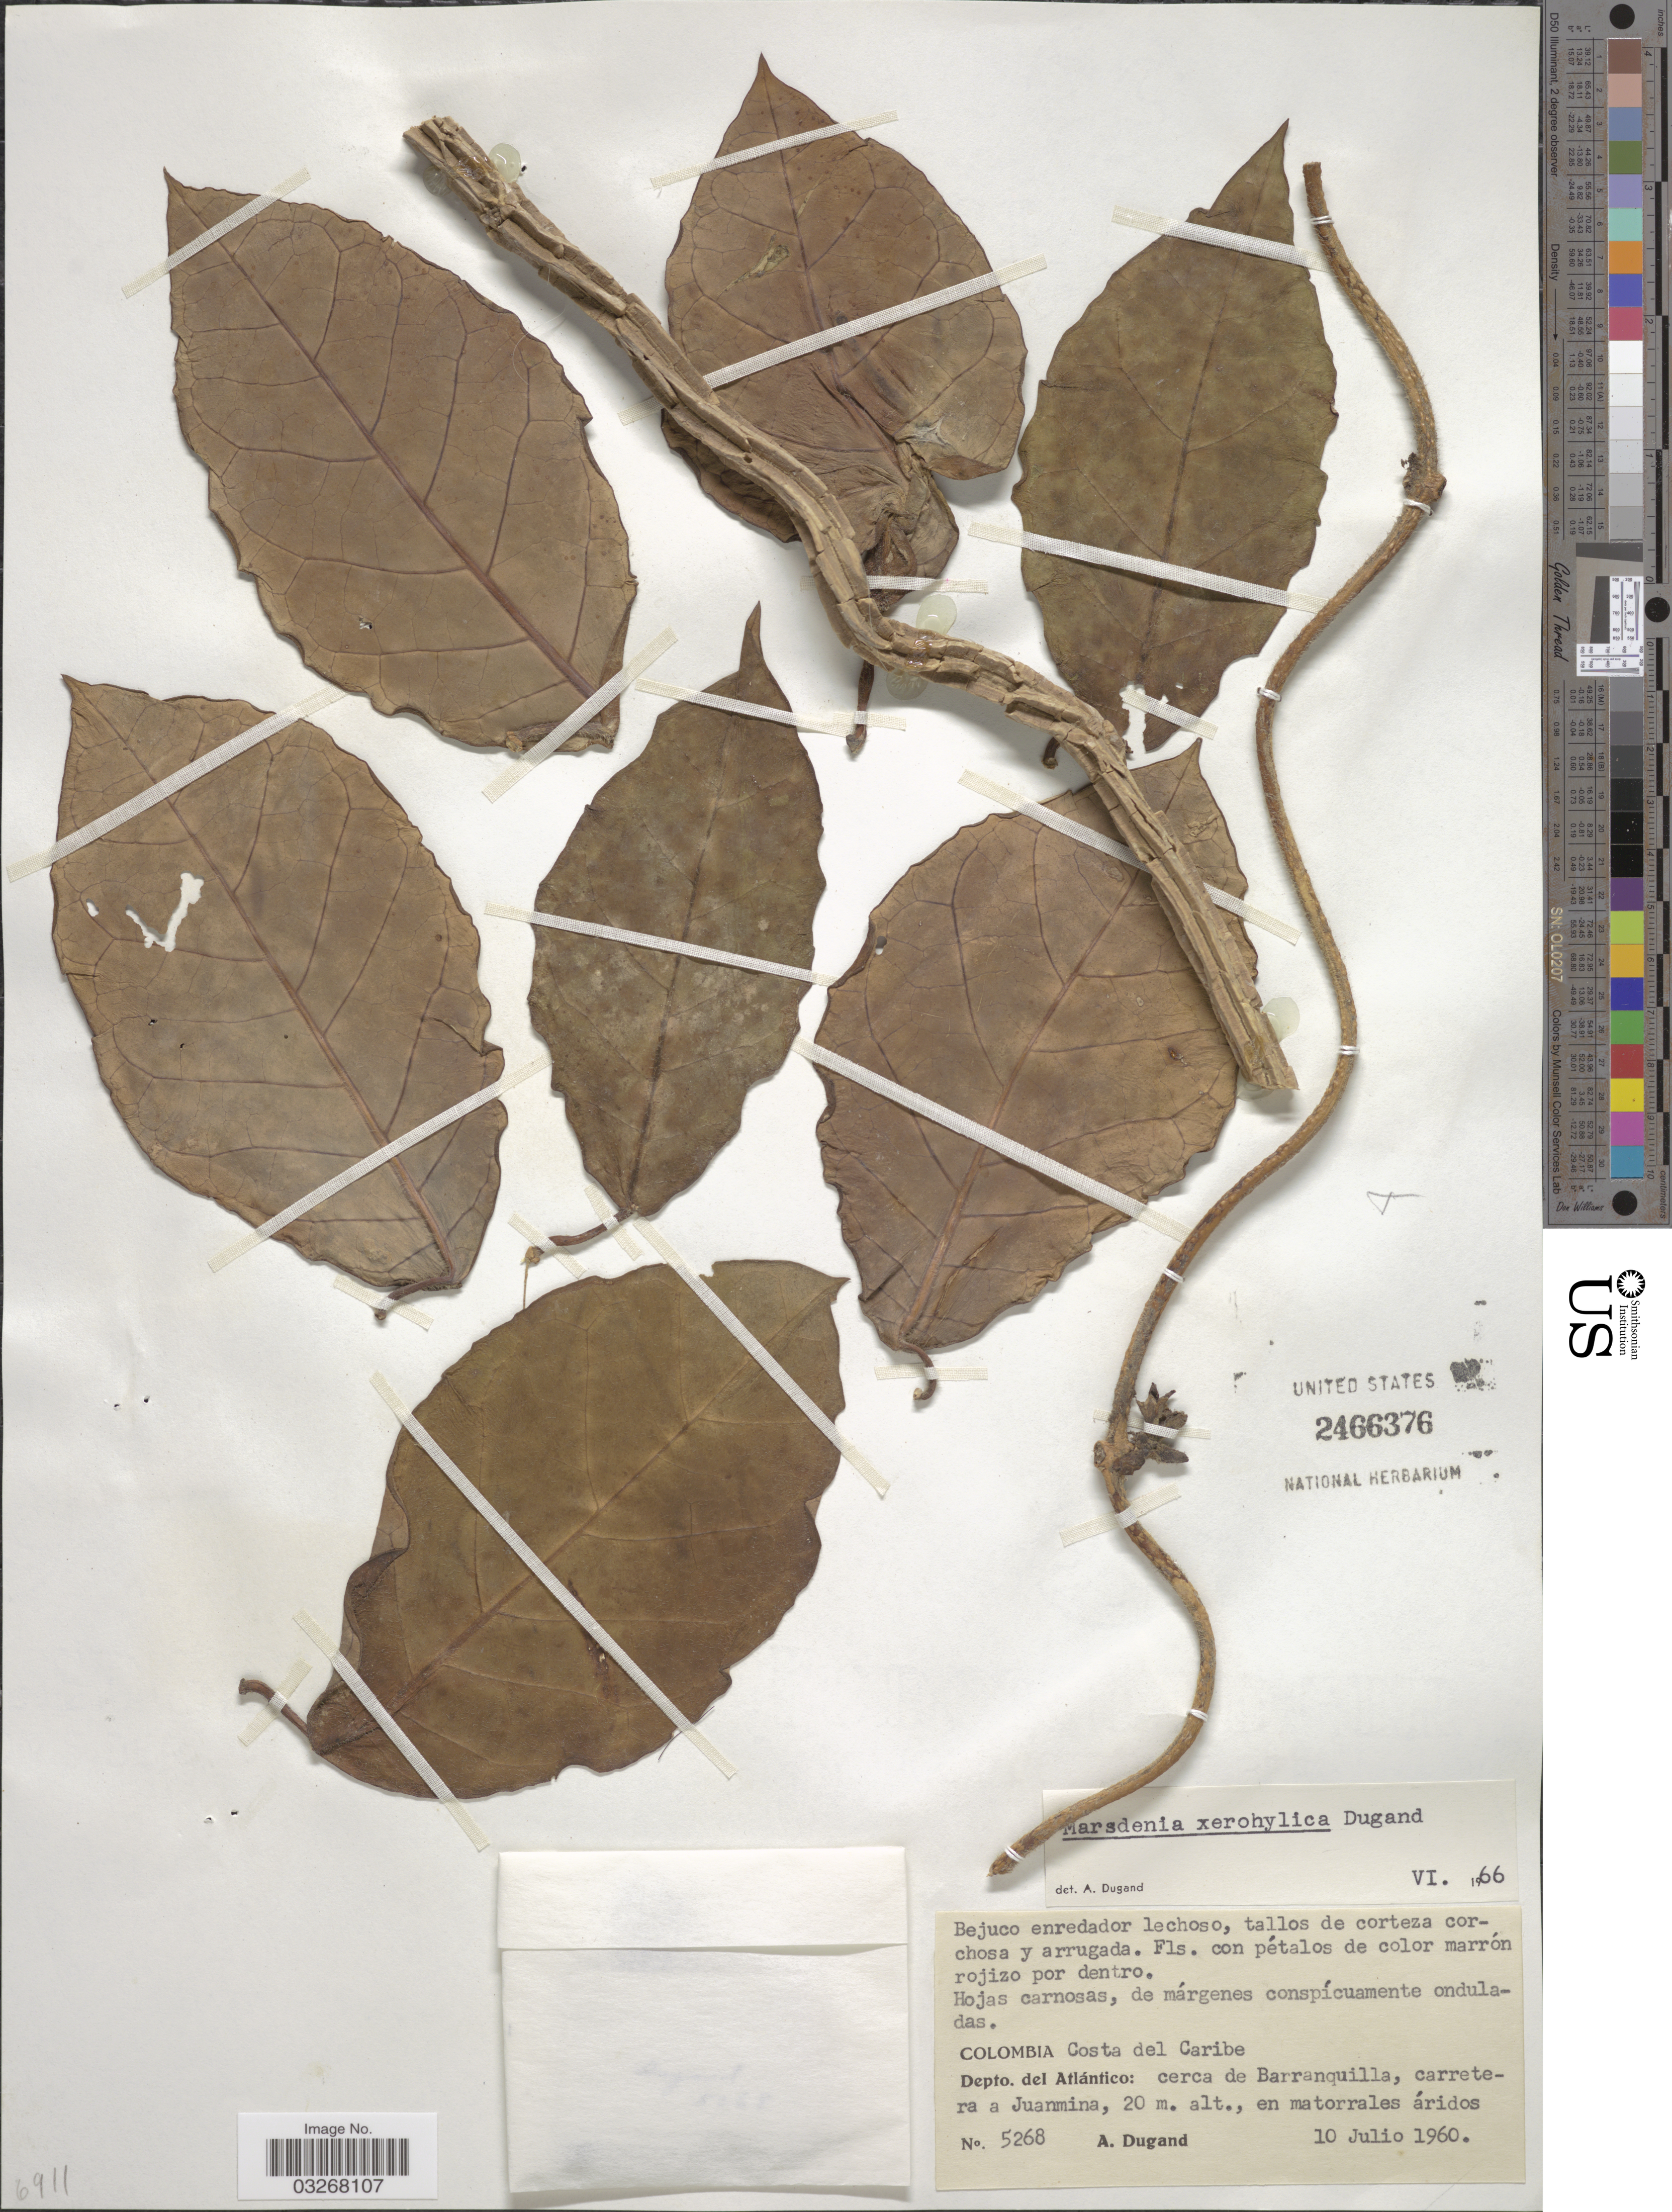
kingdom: Plantae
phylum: Tracheophyta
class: Magnoliopsida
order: Gentianales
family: Apocynaceae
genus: Marsdenia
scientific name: Marsdenia xerohylica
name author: Dugand G.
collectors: A. Dugand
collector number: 5268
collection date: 1960-07-10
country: Colombia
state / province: Atlántico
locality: Costa del Caribe, Depto. del Atlántico: cerca de Barranquilla, carretera a Juanmina.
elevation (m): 20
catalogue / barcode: US 2466376